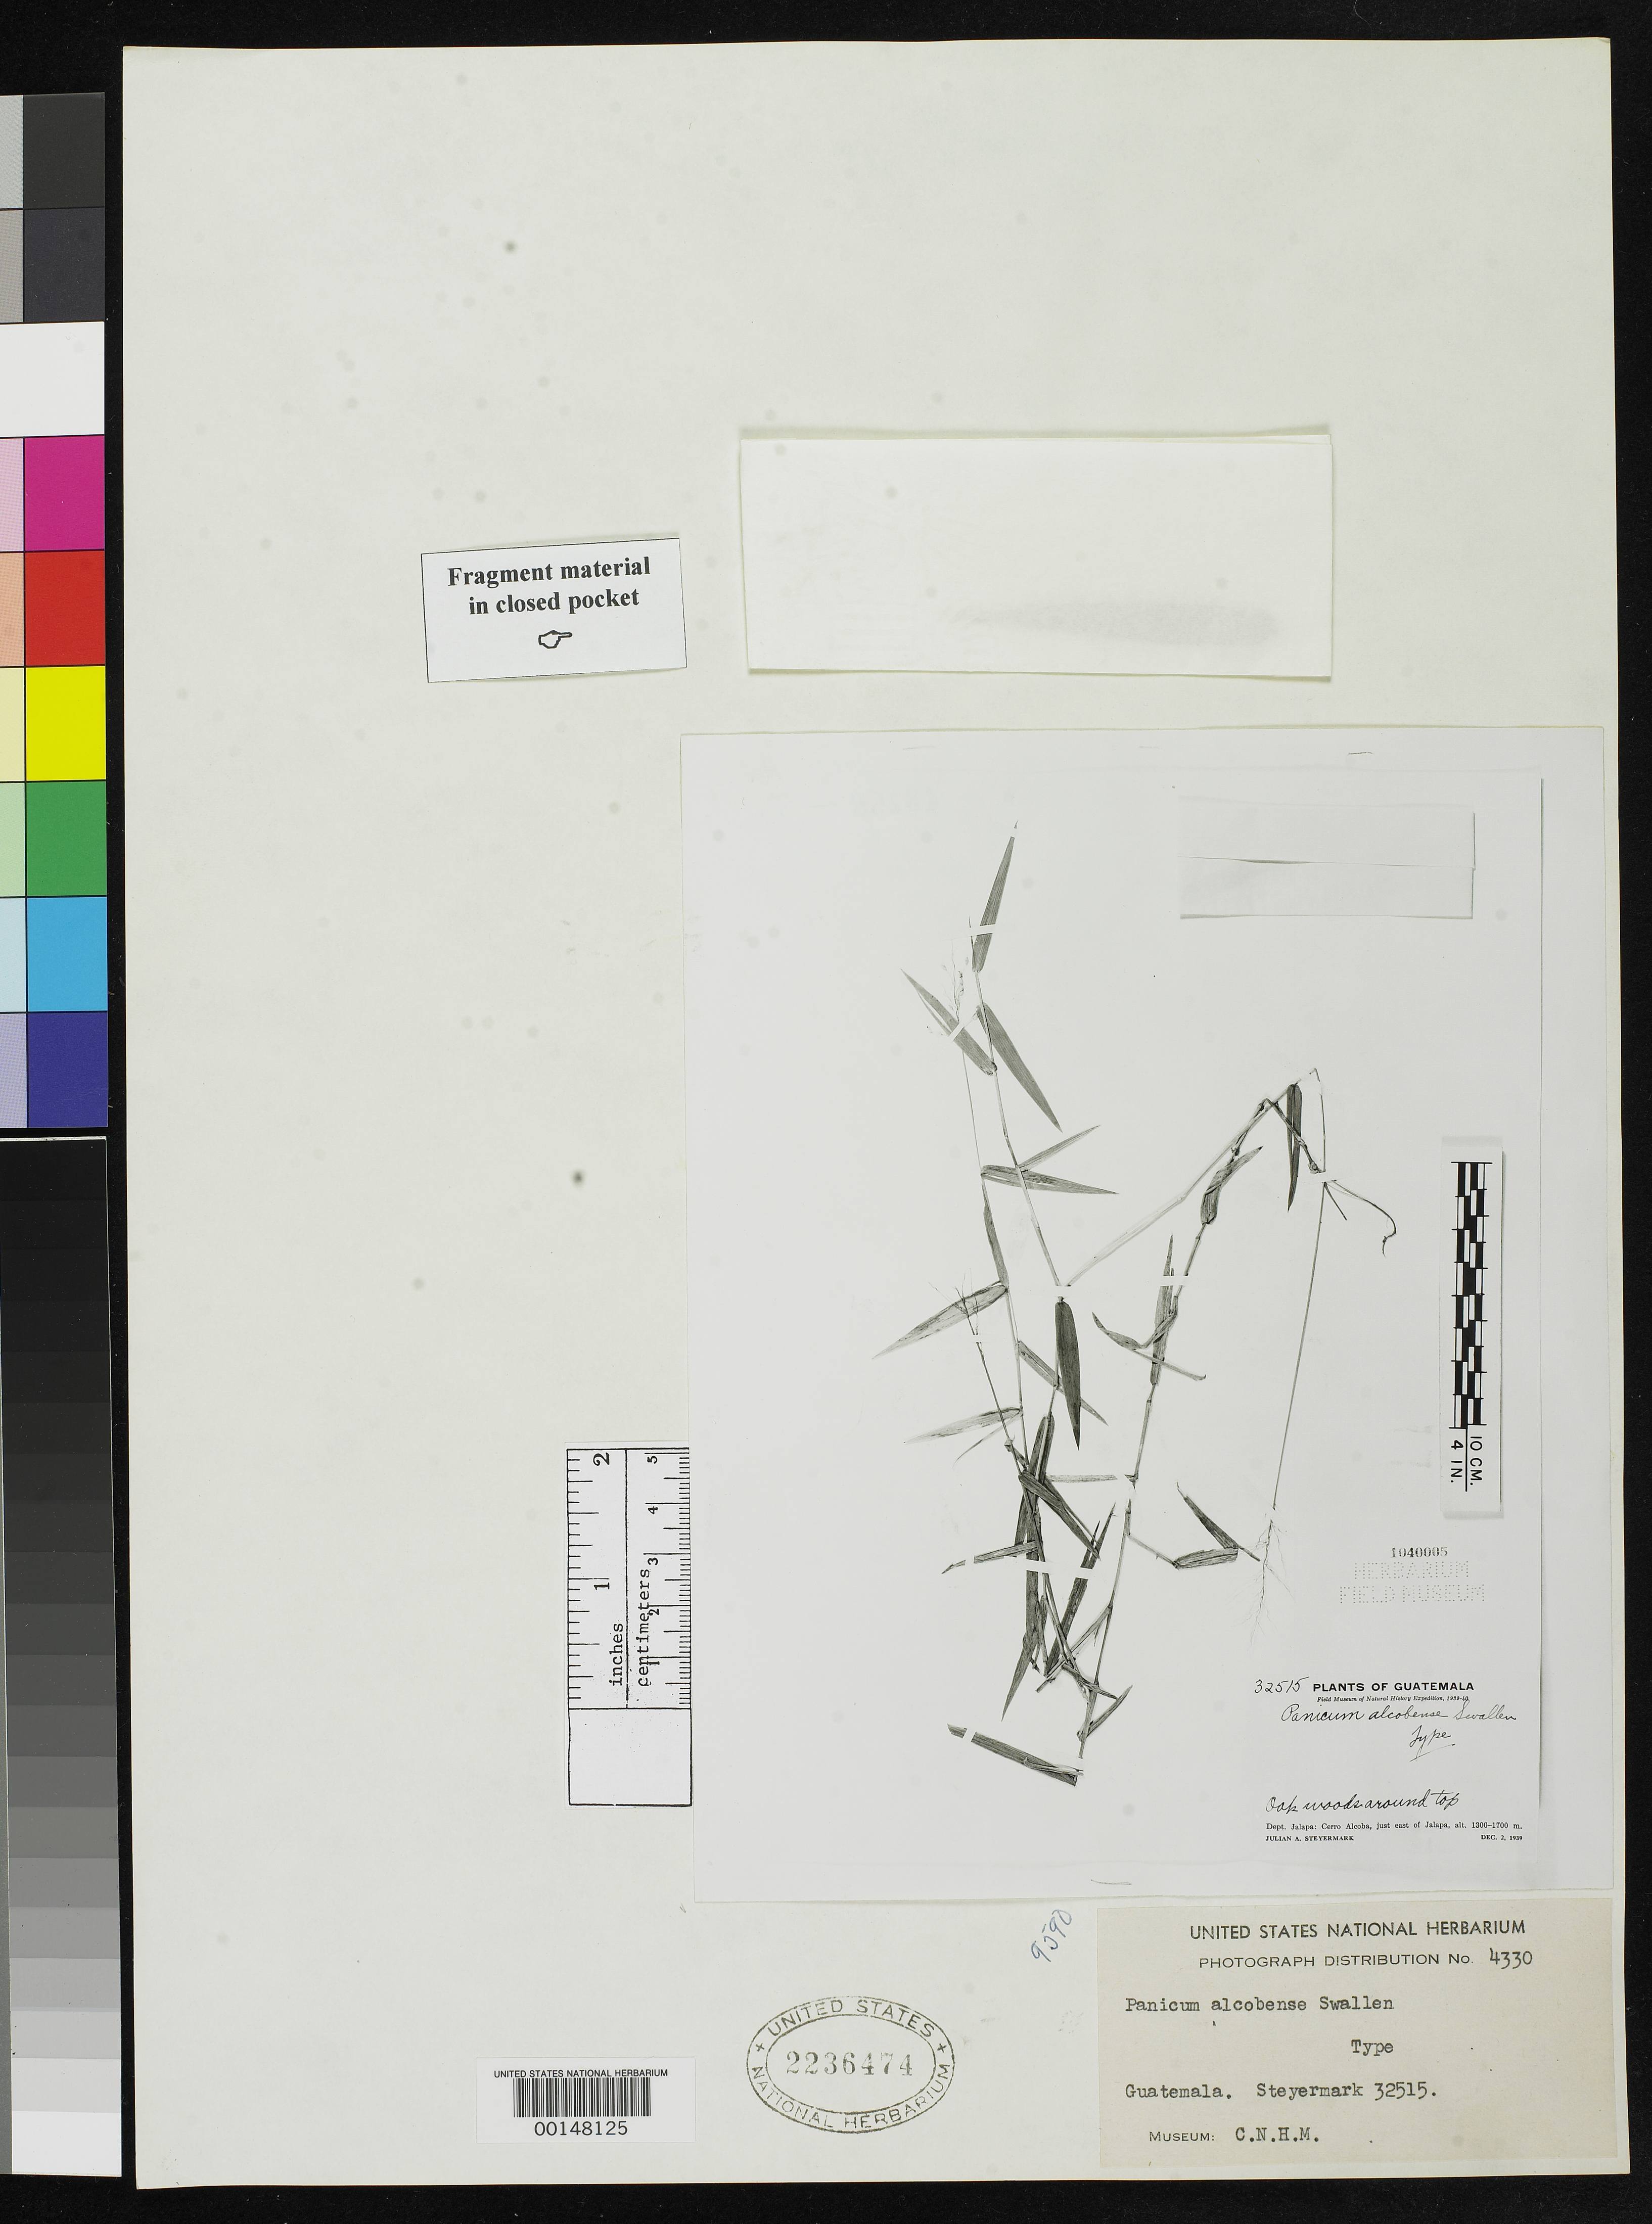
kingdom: Plantae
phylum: Tracheophyta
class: Liliopsida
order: Poales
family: Poaceae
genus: Panicum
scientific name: Panicum alcobense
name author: Swallen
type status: Type Fragment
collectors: J. Steyermark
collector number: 32515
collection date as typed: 02 Dec 1939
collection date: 1939-12-02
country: Guatemala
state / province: Jalapa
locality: Cerro Alcoba, E of Jalapa.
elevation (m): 1300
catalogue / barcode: US 2236474